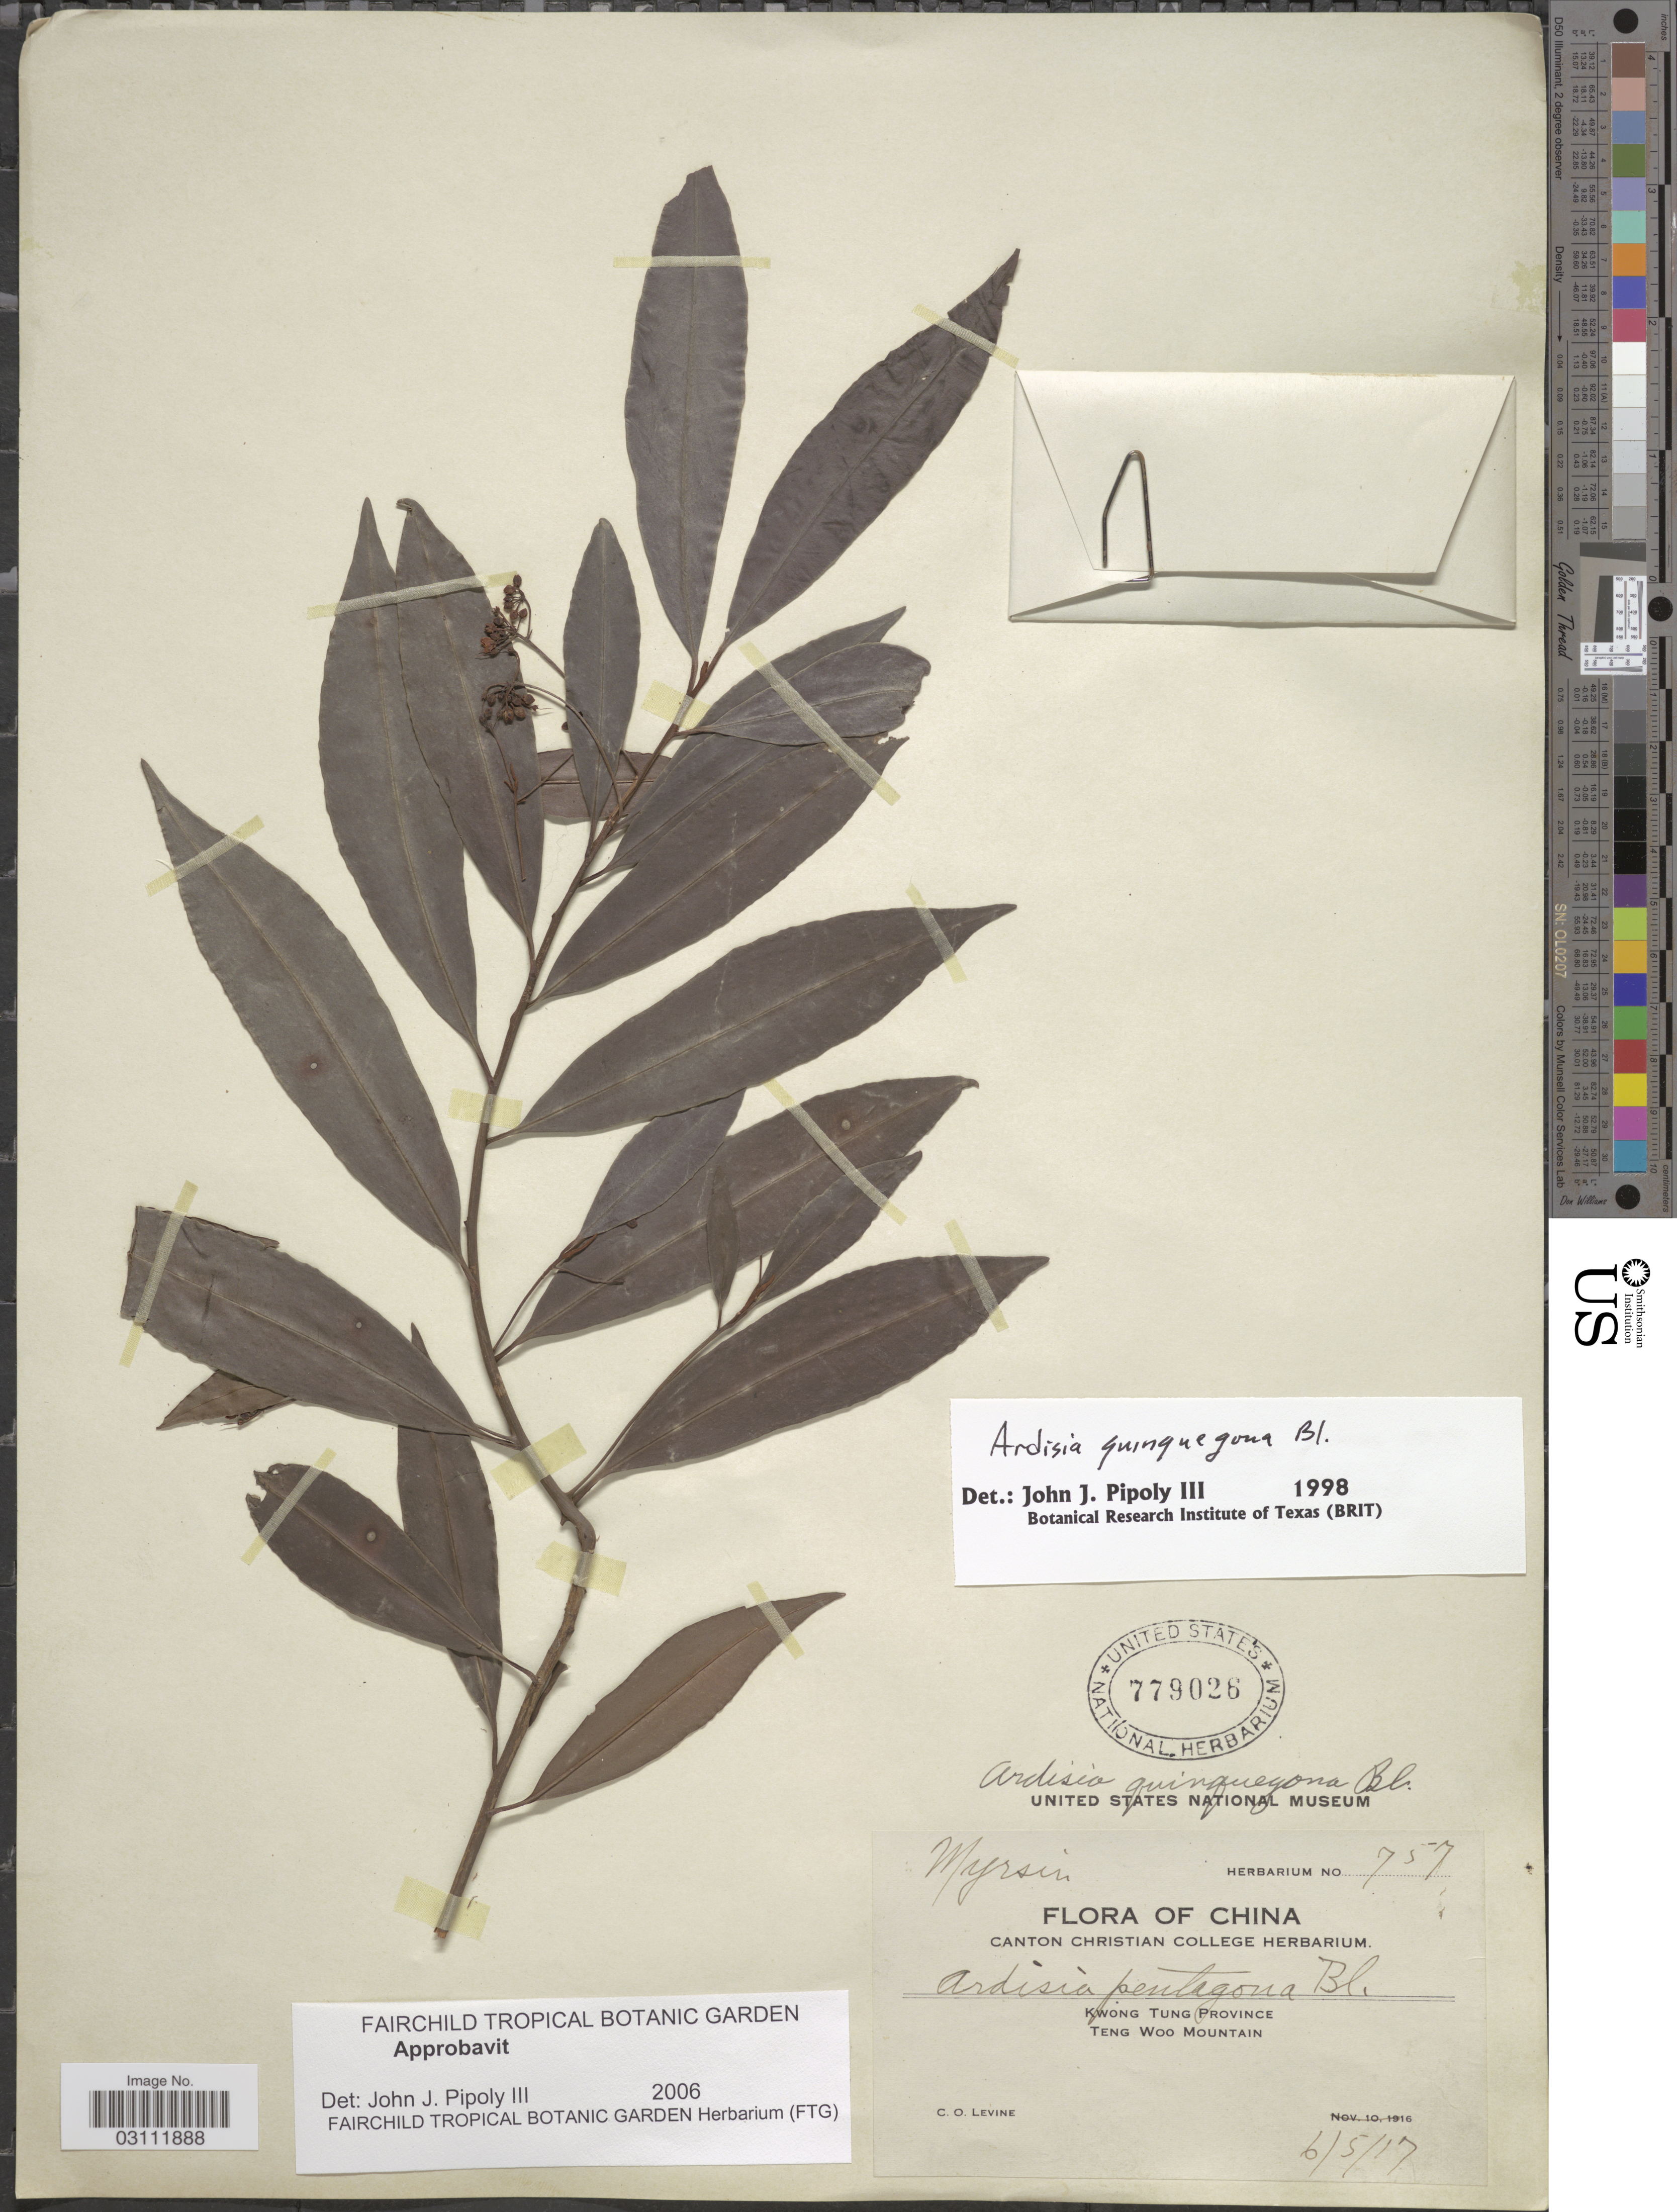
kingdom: Plantae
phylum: Tracheophyta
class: Magnoliopsida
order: Ericales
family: Primulaceae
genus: Ardisia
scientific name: Ardisia quinquegona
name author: Blume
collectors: C. O. Levine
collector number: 757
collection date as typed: Transcribed d/m/y: 6/5/17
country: China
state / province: Guangdong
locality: Kwong Tung Province Teng Woo Mountain.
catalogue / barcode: US 779026